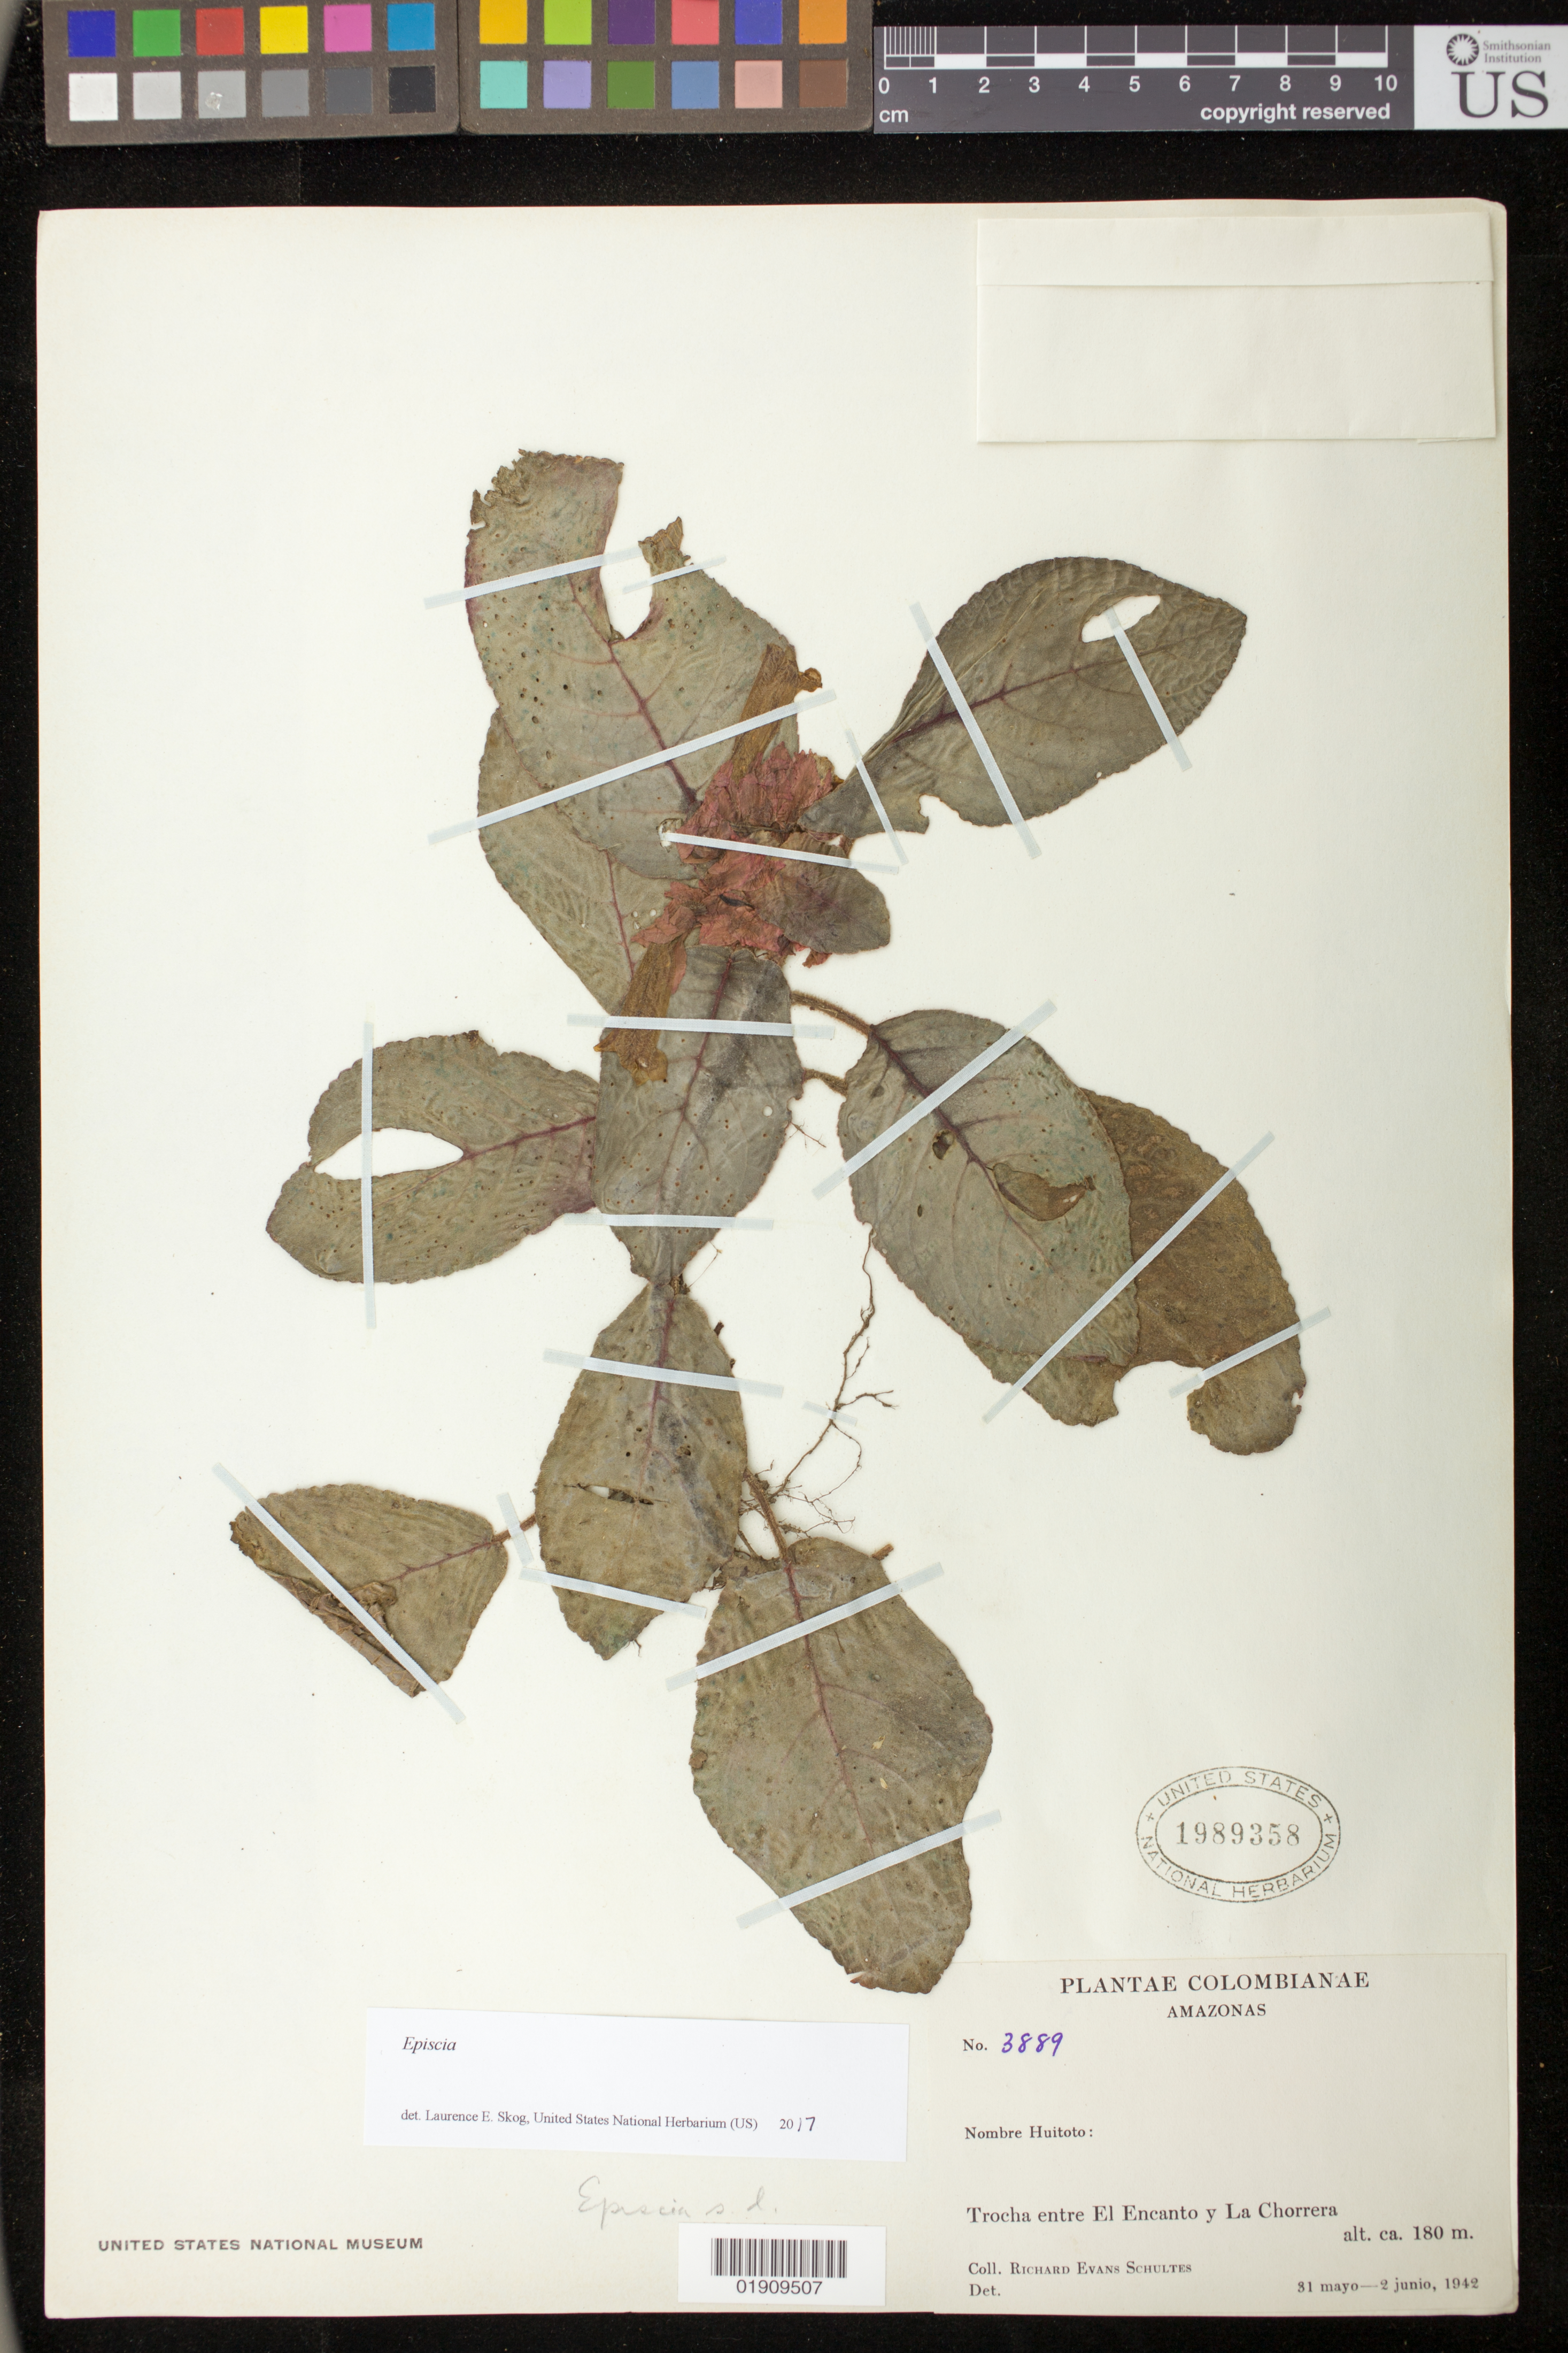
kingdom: Plantae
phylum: Tracheophyta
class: Magnoliopsida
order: Lamiales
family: Gesneriaceae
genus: Episcia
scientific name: Episcia sp.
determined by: Skog, Laurence E.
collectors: R. E. Schultes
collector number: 3889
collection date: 1942-05-31/1942-06-02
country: Colombia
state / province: Amazonas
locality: Trocha entre El Encanto y La Chorrera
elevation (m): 180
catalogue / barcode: US 1989358